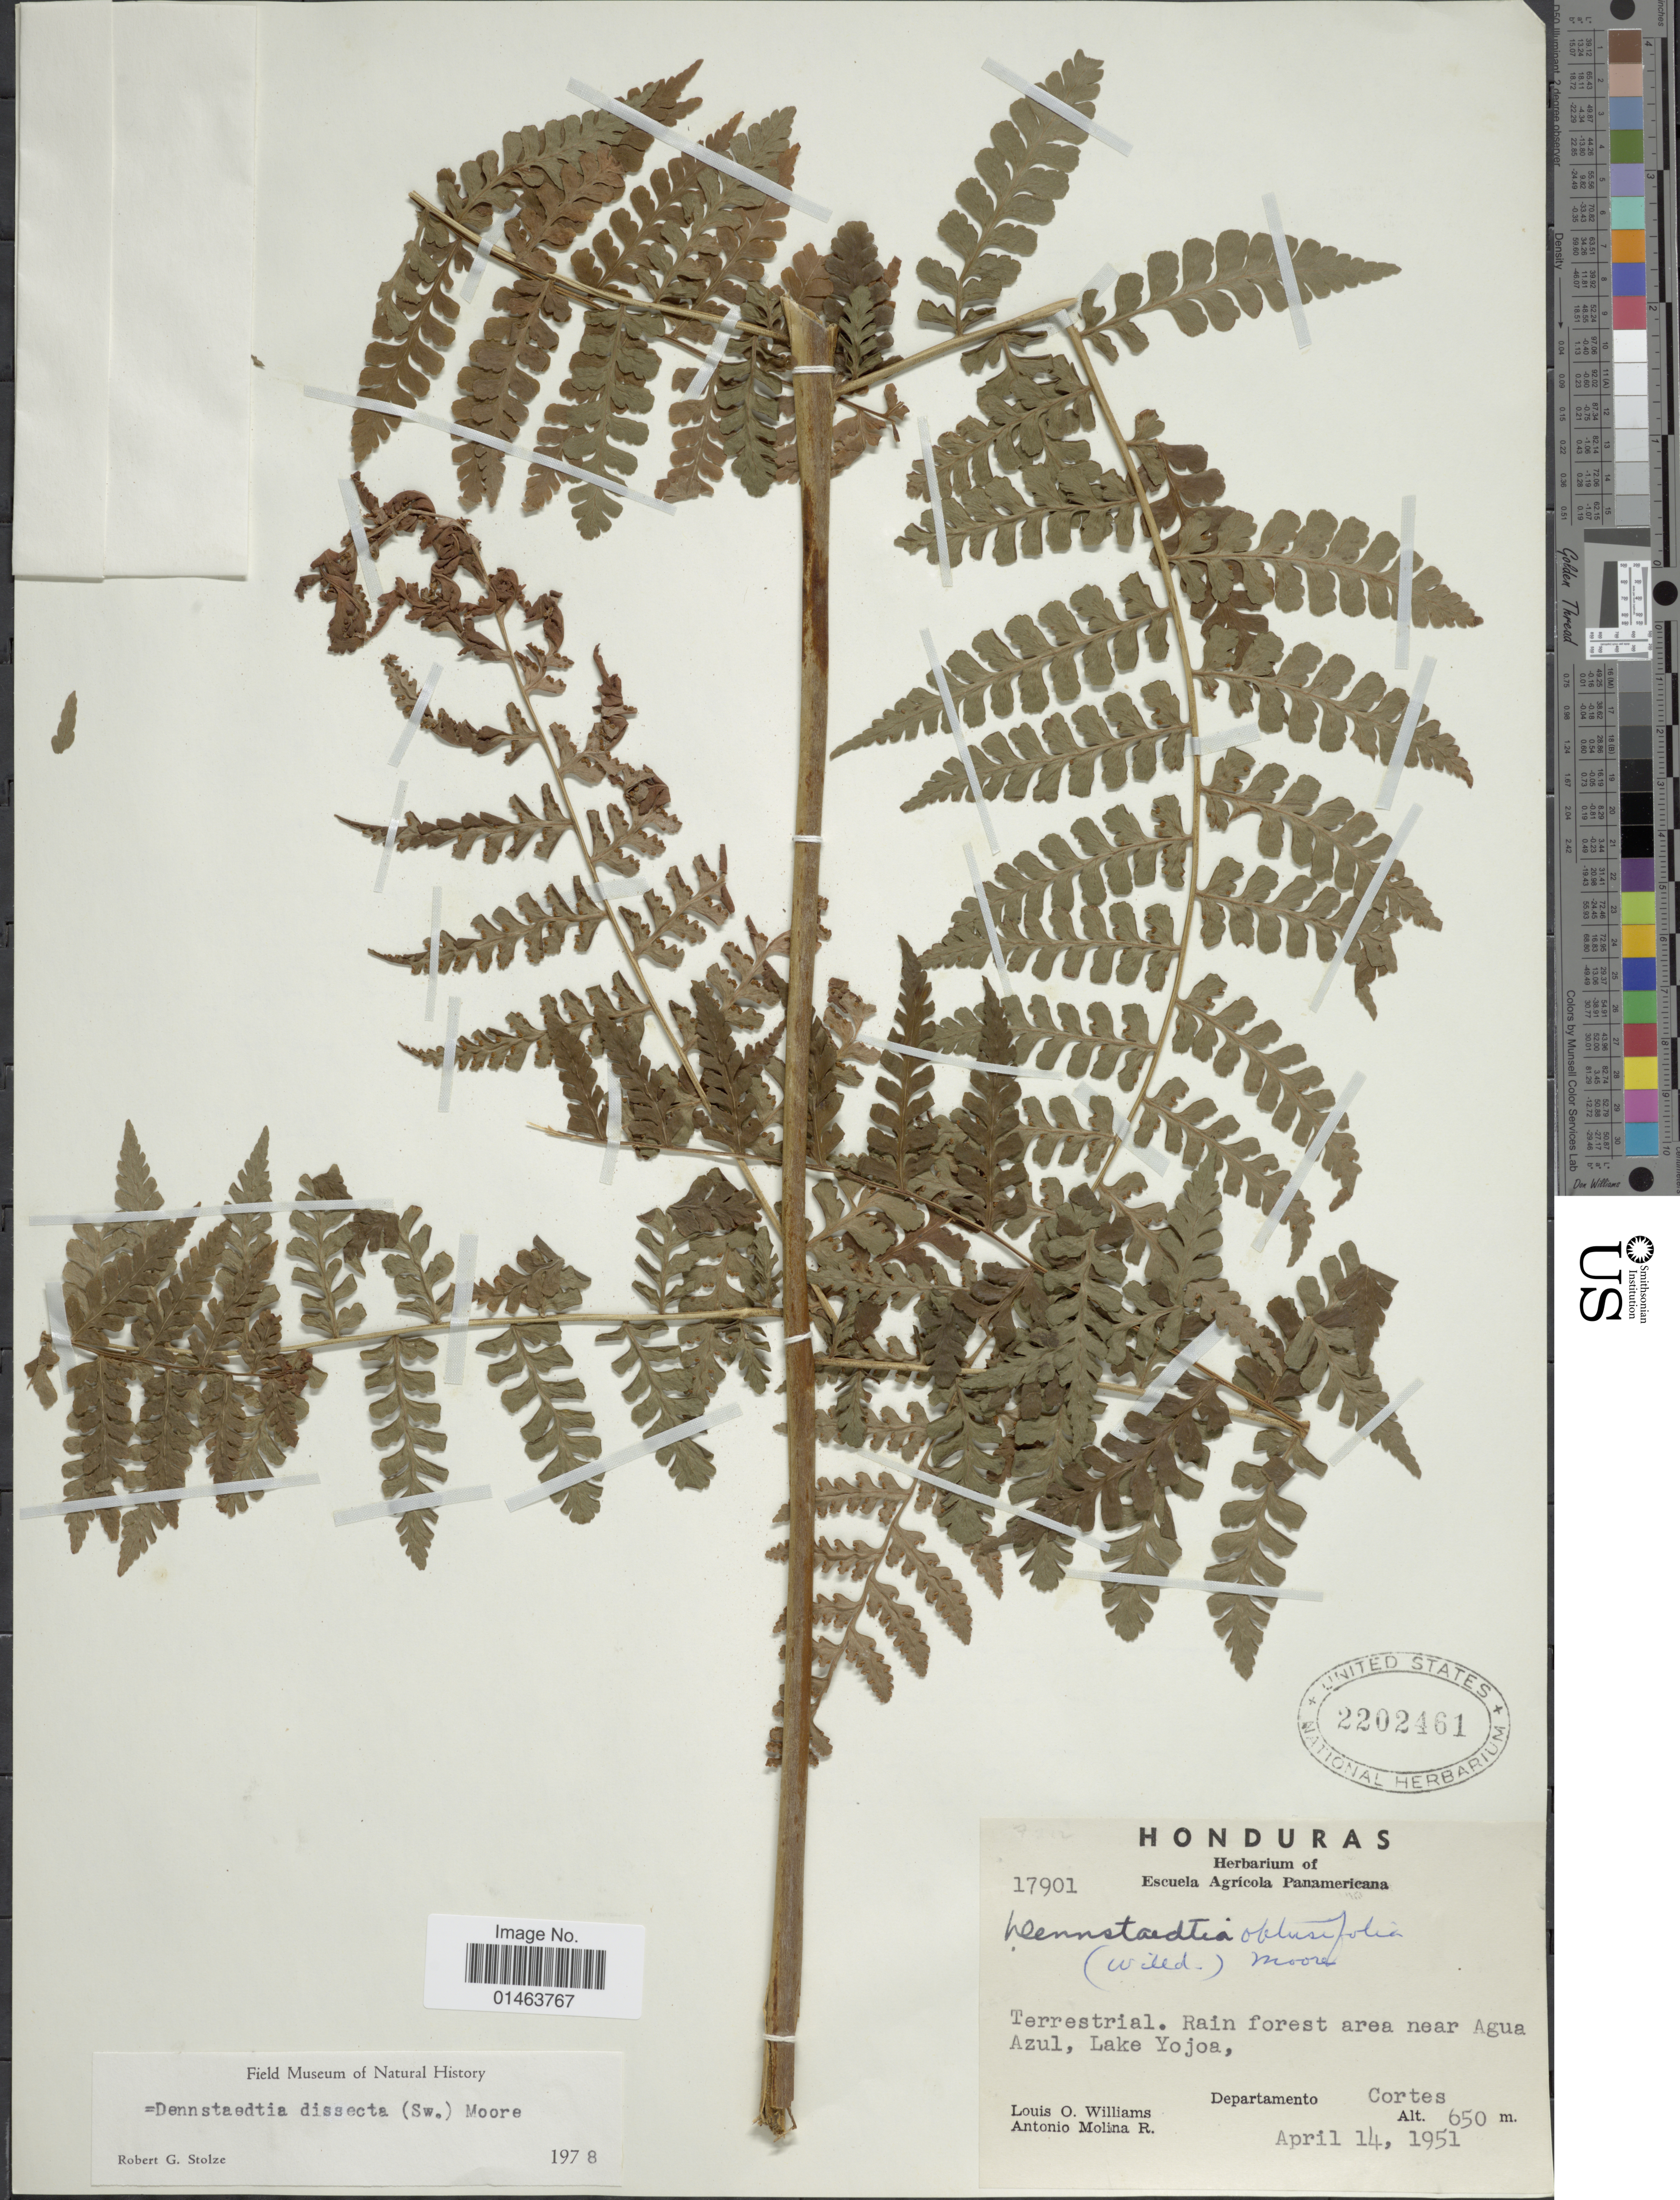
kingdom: Plantae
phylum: Tracheophyta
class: Polypodiopsida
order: Polypodiales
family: Dennstaedtiaceae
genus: Dennstaedtia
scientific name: Dennstaedtia auriculata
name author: Navarr. & B. Øllg.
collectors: L. O. Williams & A. Molina R.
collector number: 17901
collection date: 1951-04-14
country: Honduras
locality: Terrestrial , Rain forest area near Agua Azul, Lake Yojoa.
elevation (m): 650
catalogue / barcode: US 2202461